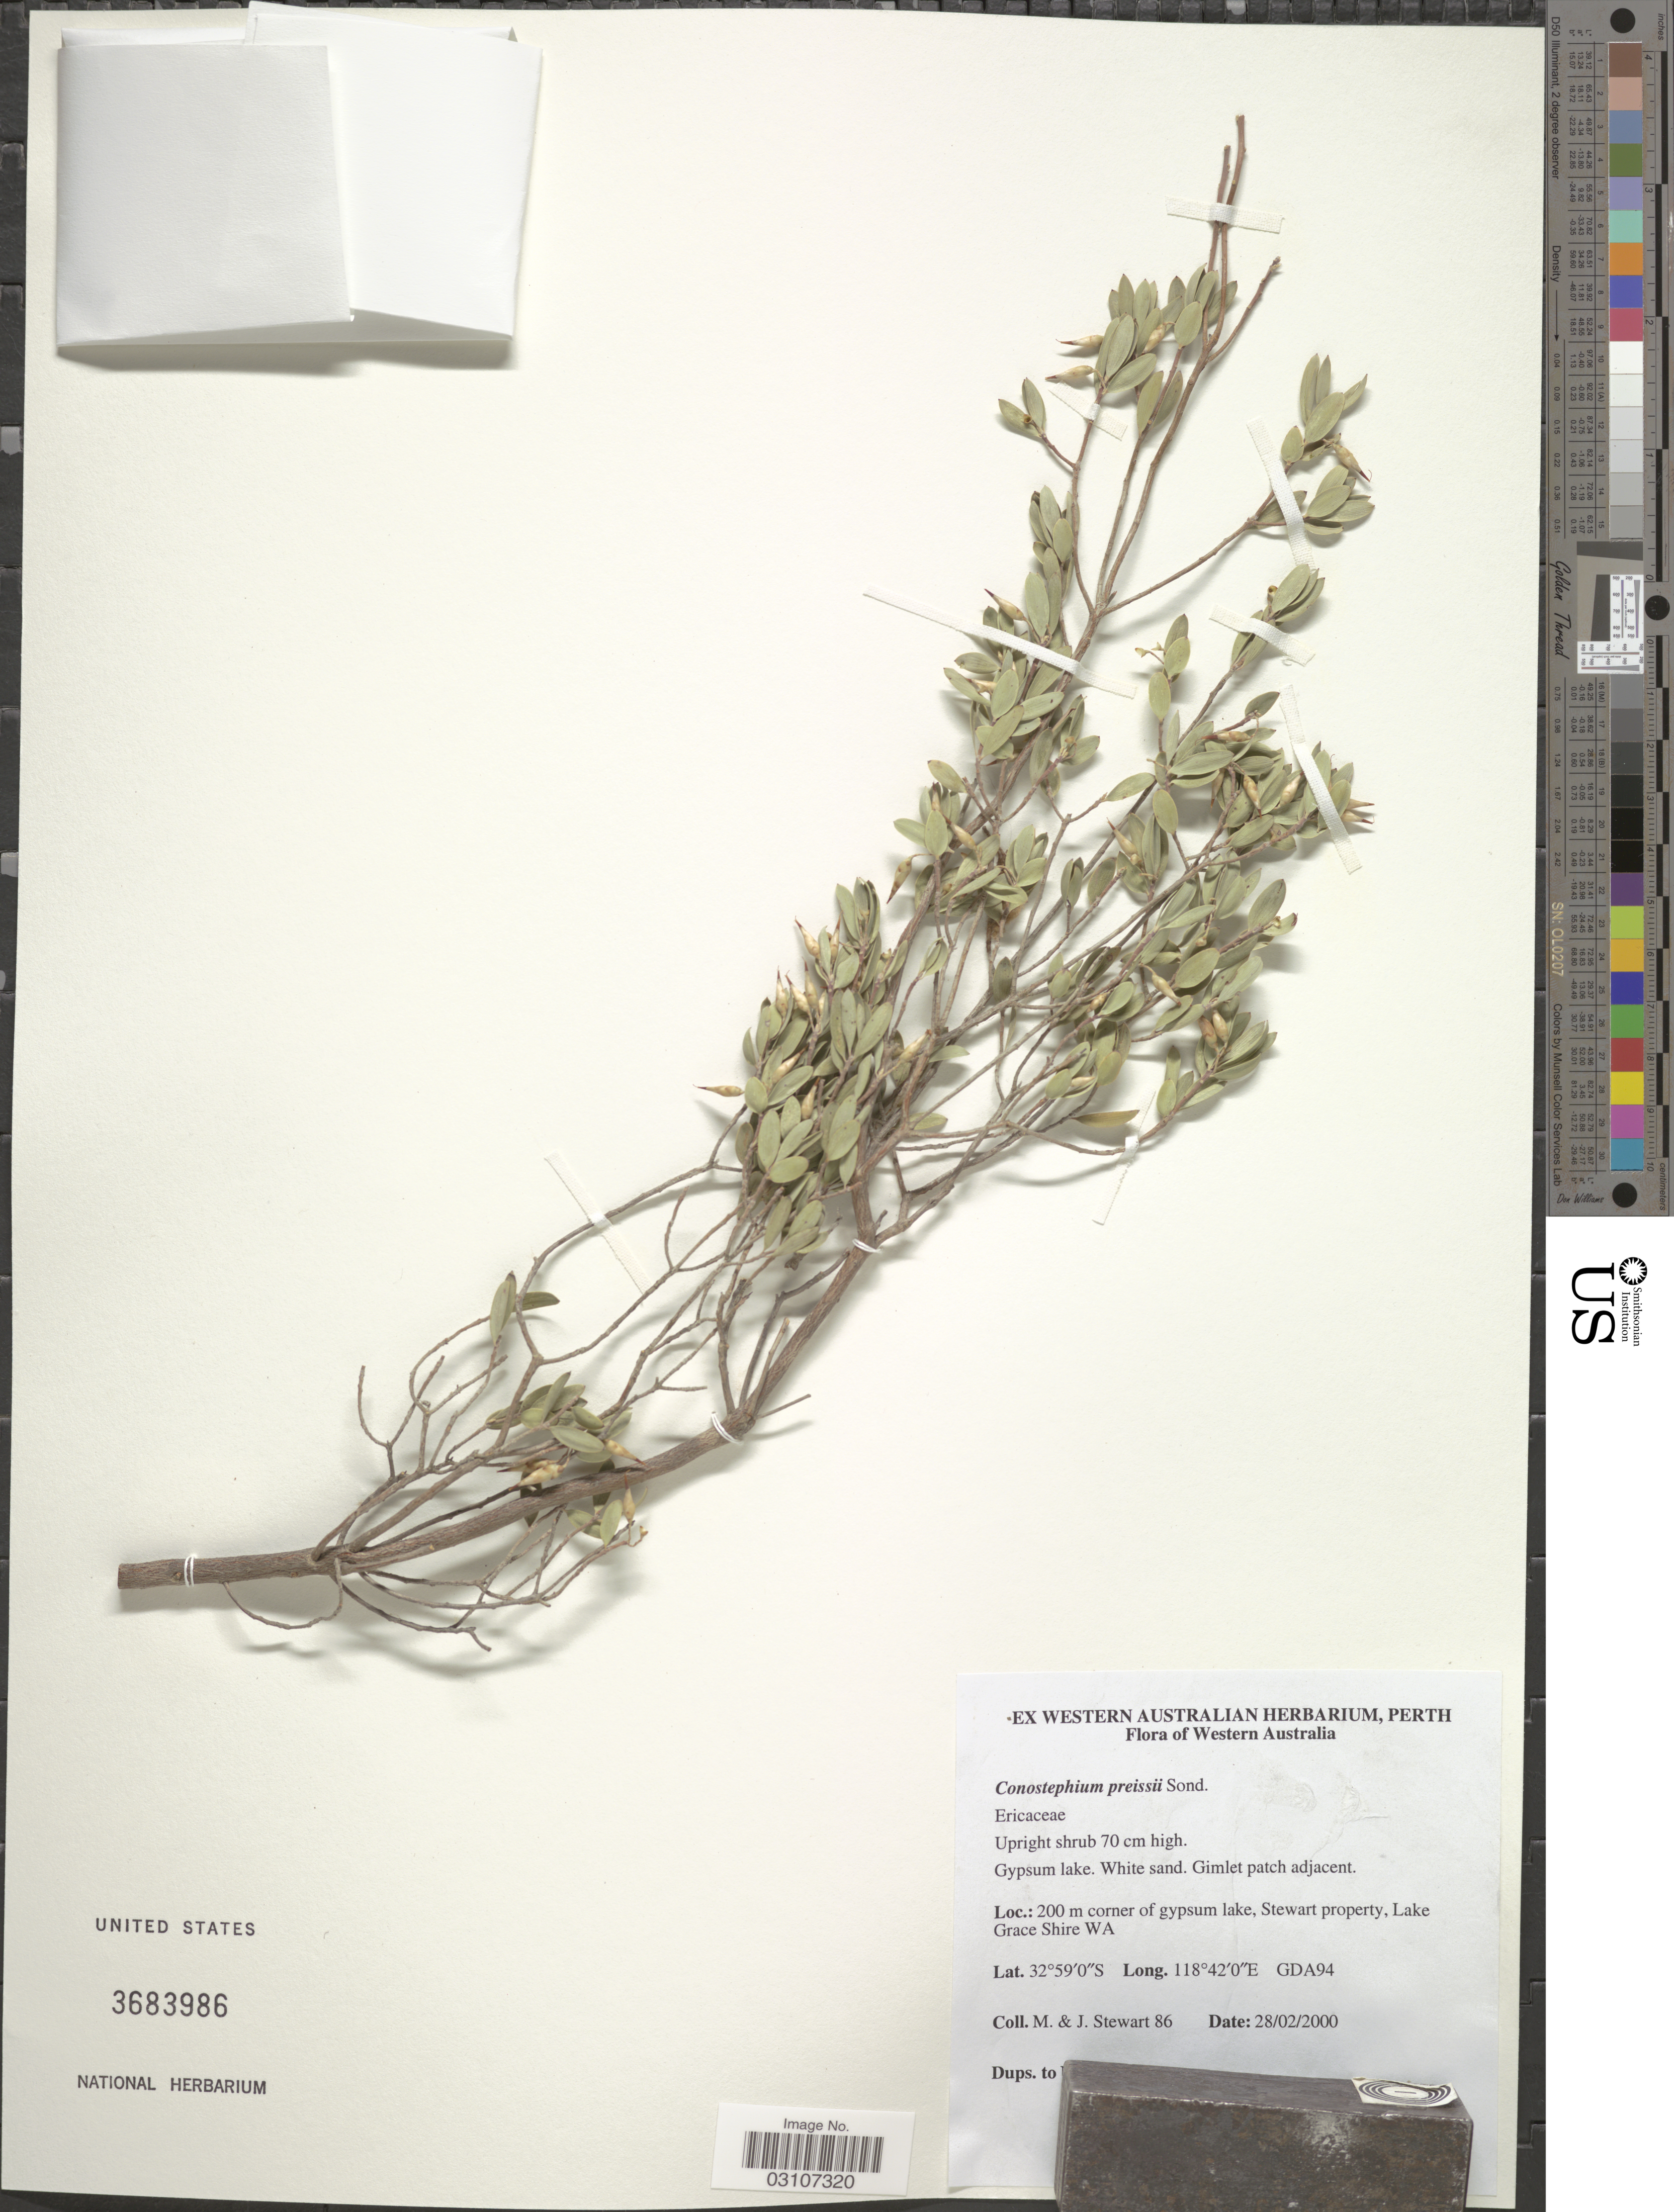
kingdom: Plantae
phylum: Tracheophyta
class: Magnoliopsida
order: Ericales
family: Ericaceae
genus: Conostephium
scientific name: Conostephium preisii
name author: Sond.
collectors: M. Stewart & J. Stewart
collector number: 86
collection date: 2000-02-28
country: Australia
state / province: Western Australia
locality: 200 m corner of gypsum lake, Stewart property, Lake Grace Shire WA. GDA94.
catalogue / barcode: US 3683986